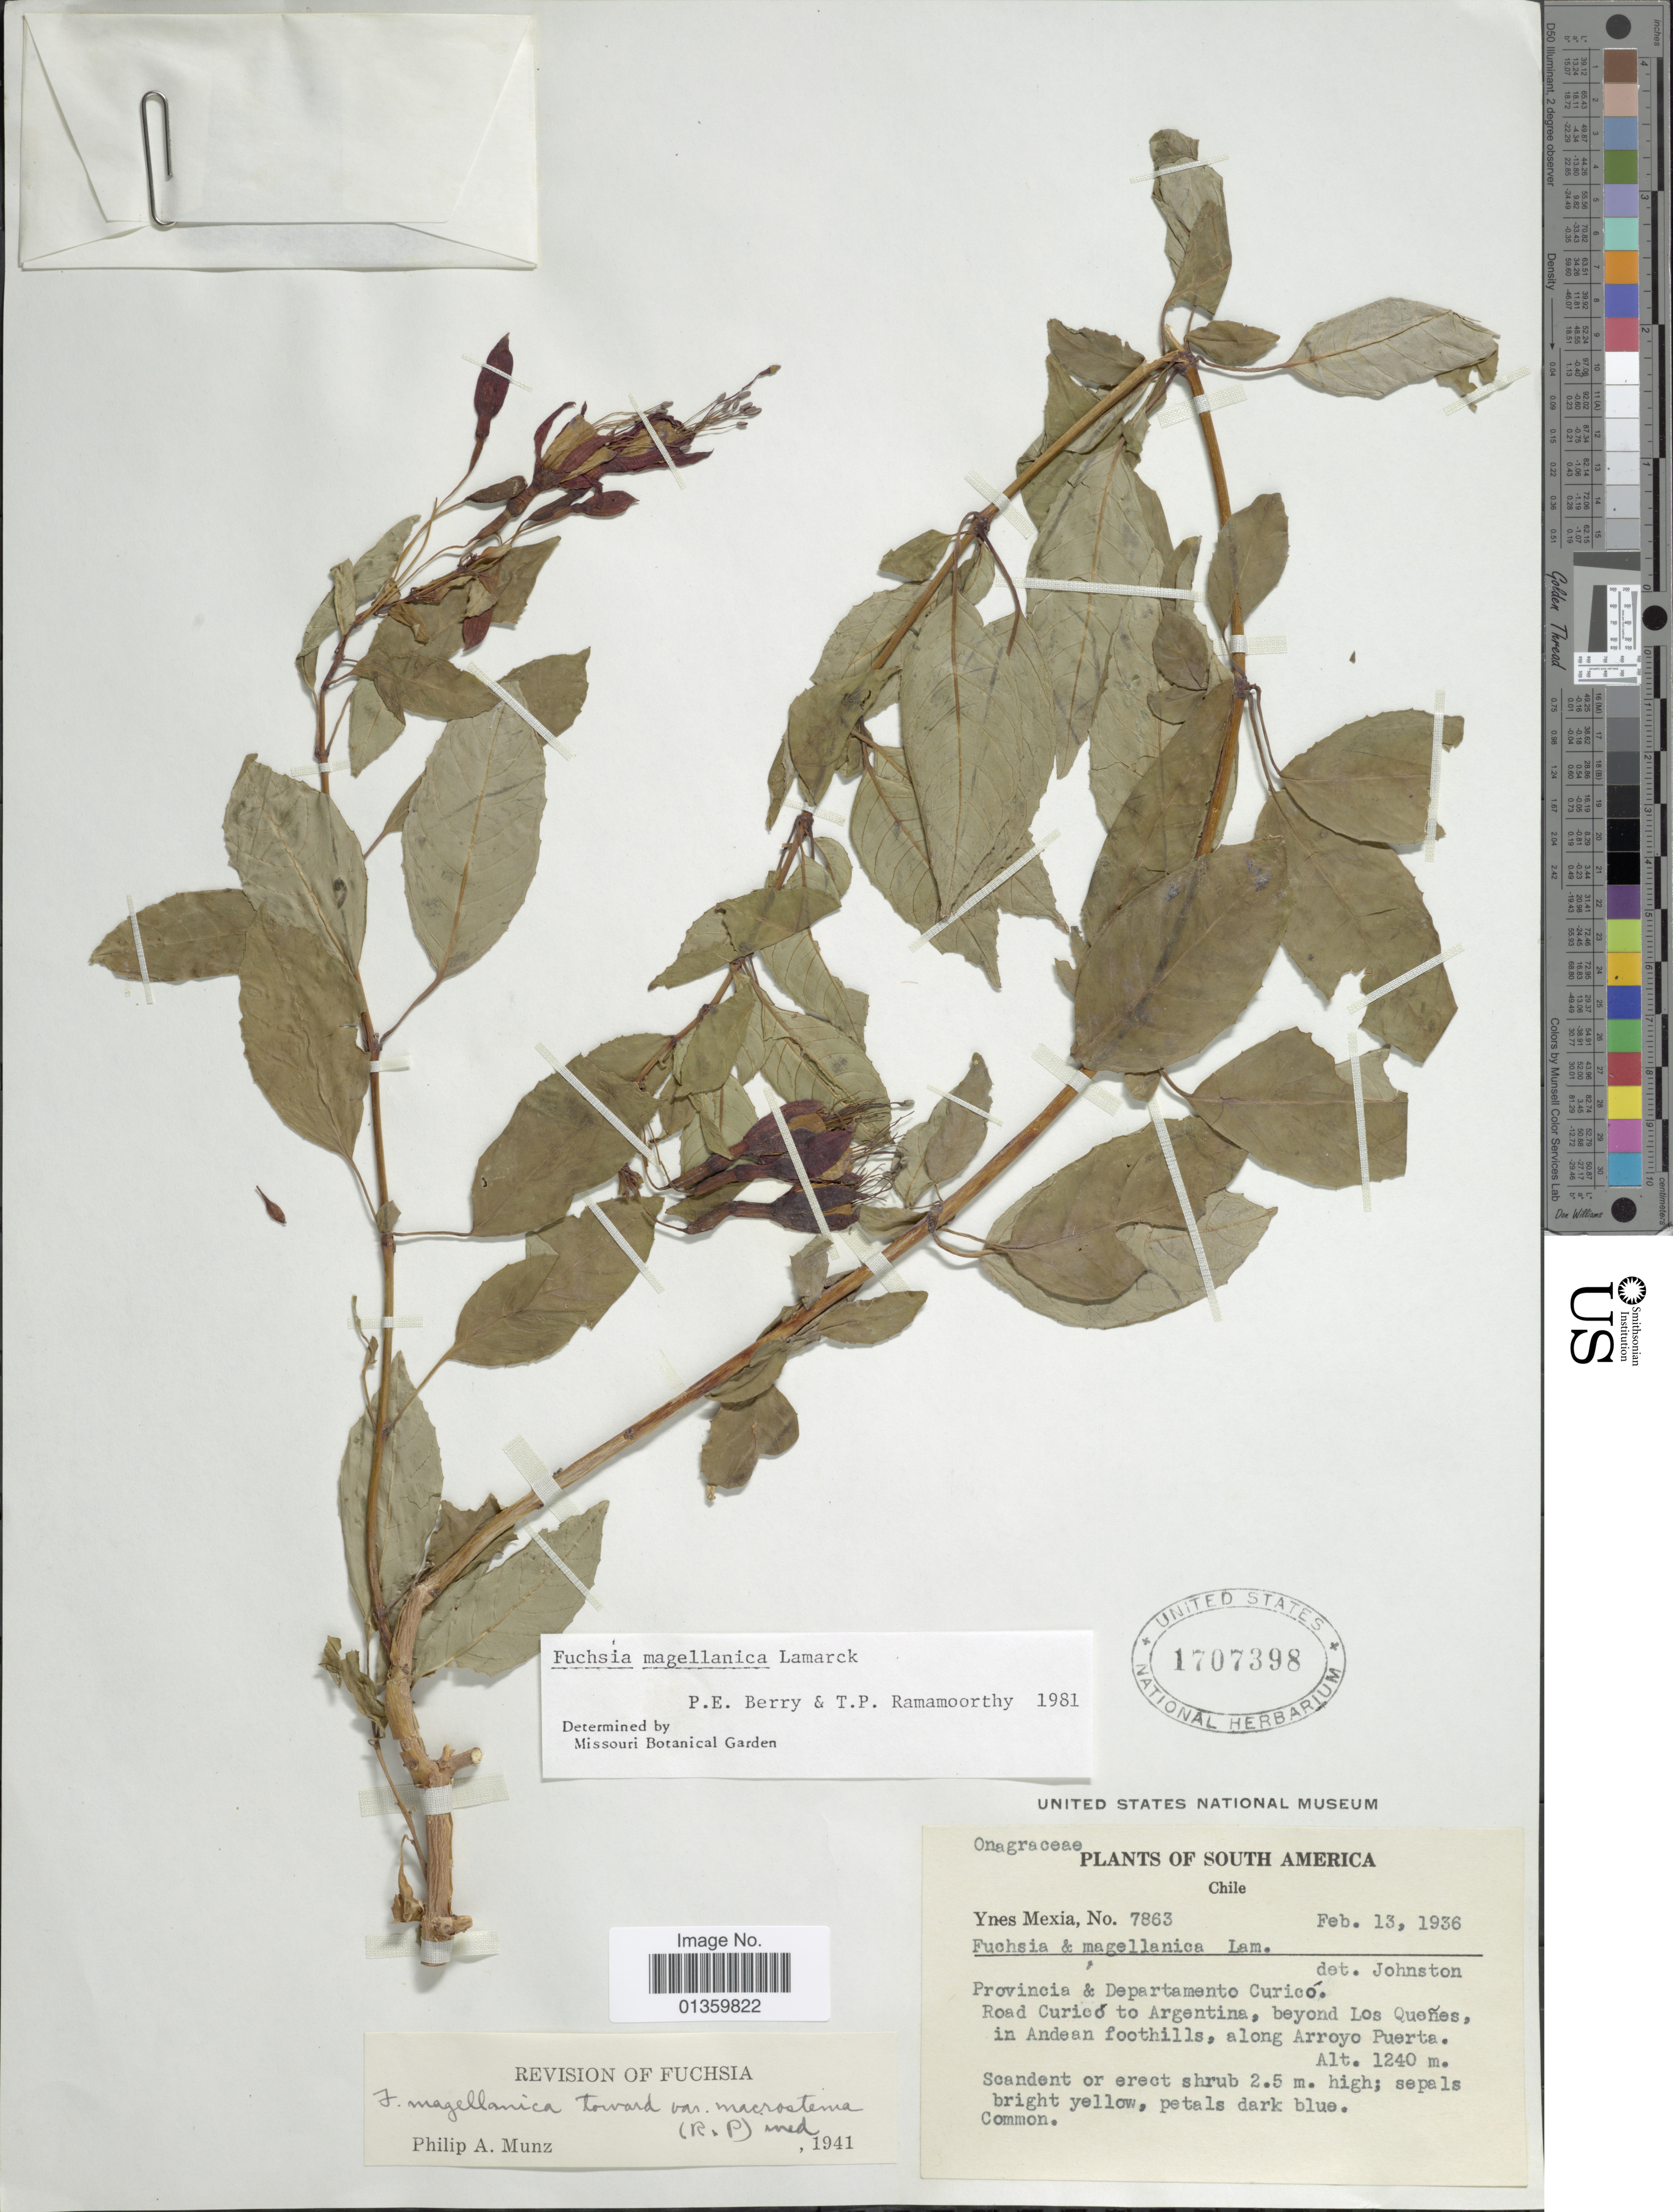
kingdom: Plantae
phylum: Tracheophyta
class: Magnoliopsida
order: Myrtales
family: Onagraceae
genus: Fuchsia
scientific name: Fuchsia magellanica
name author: Lam.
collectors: Y. Mexia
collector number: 7863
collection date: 1936-02-13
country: Chile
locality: Provincia & Departamento Curicó. Road Curicó to Argentina, beyond Los Queñes in Andean foothills, along Arroyo Puerta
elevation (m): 1240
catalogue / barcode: US 1707398